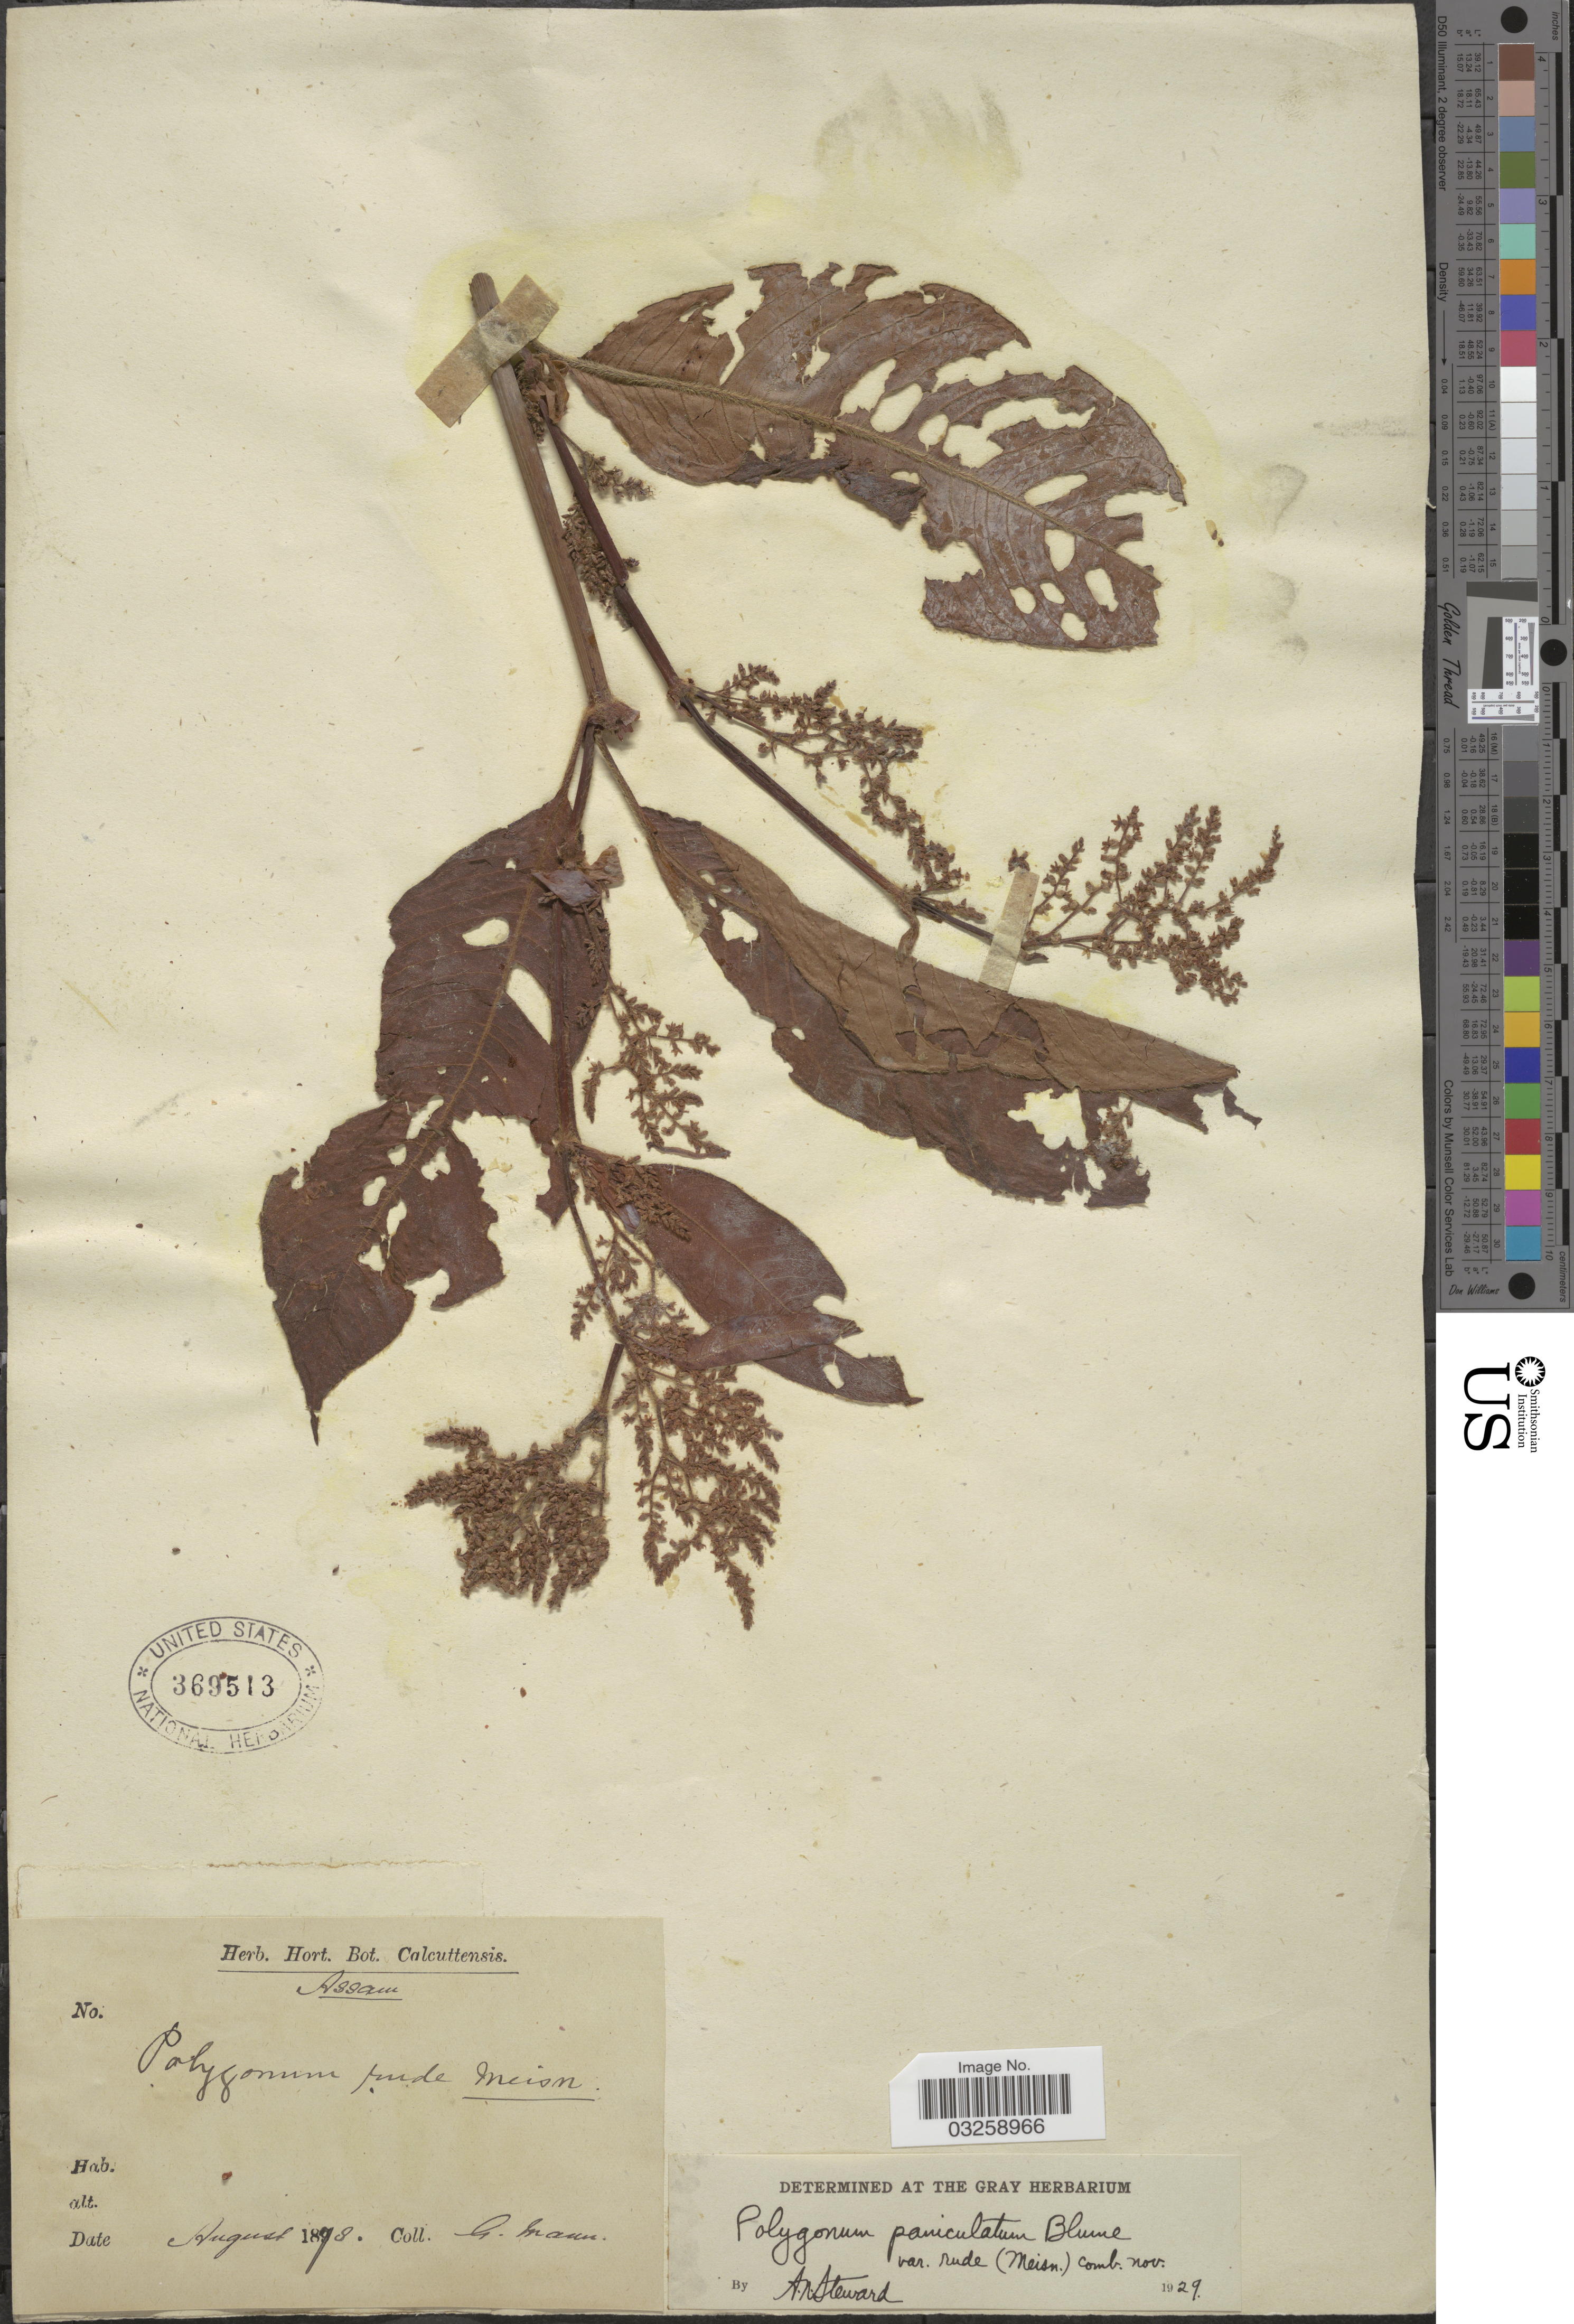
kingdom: Plantae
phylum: Tracheophyta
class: Magnoliopsida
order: Caryophyllales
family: Polygonaceae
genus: Koenigia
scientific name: Koenigia mollis var. rudis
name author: (Meisn.) T.M. Schust. & Reveal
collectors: G. Mann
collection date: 1878-08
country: India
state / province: Assam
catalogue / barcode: US 369513